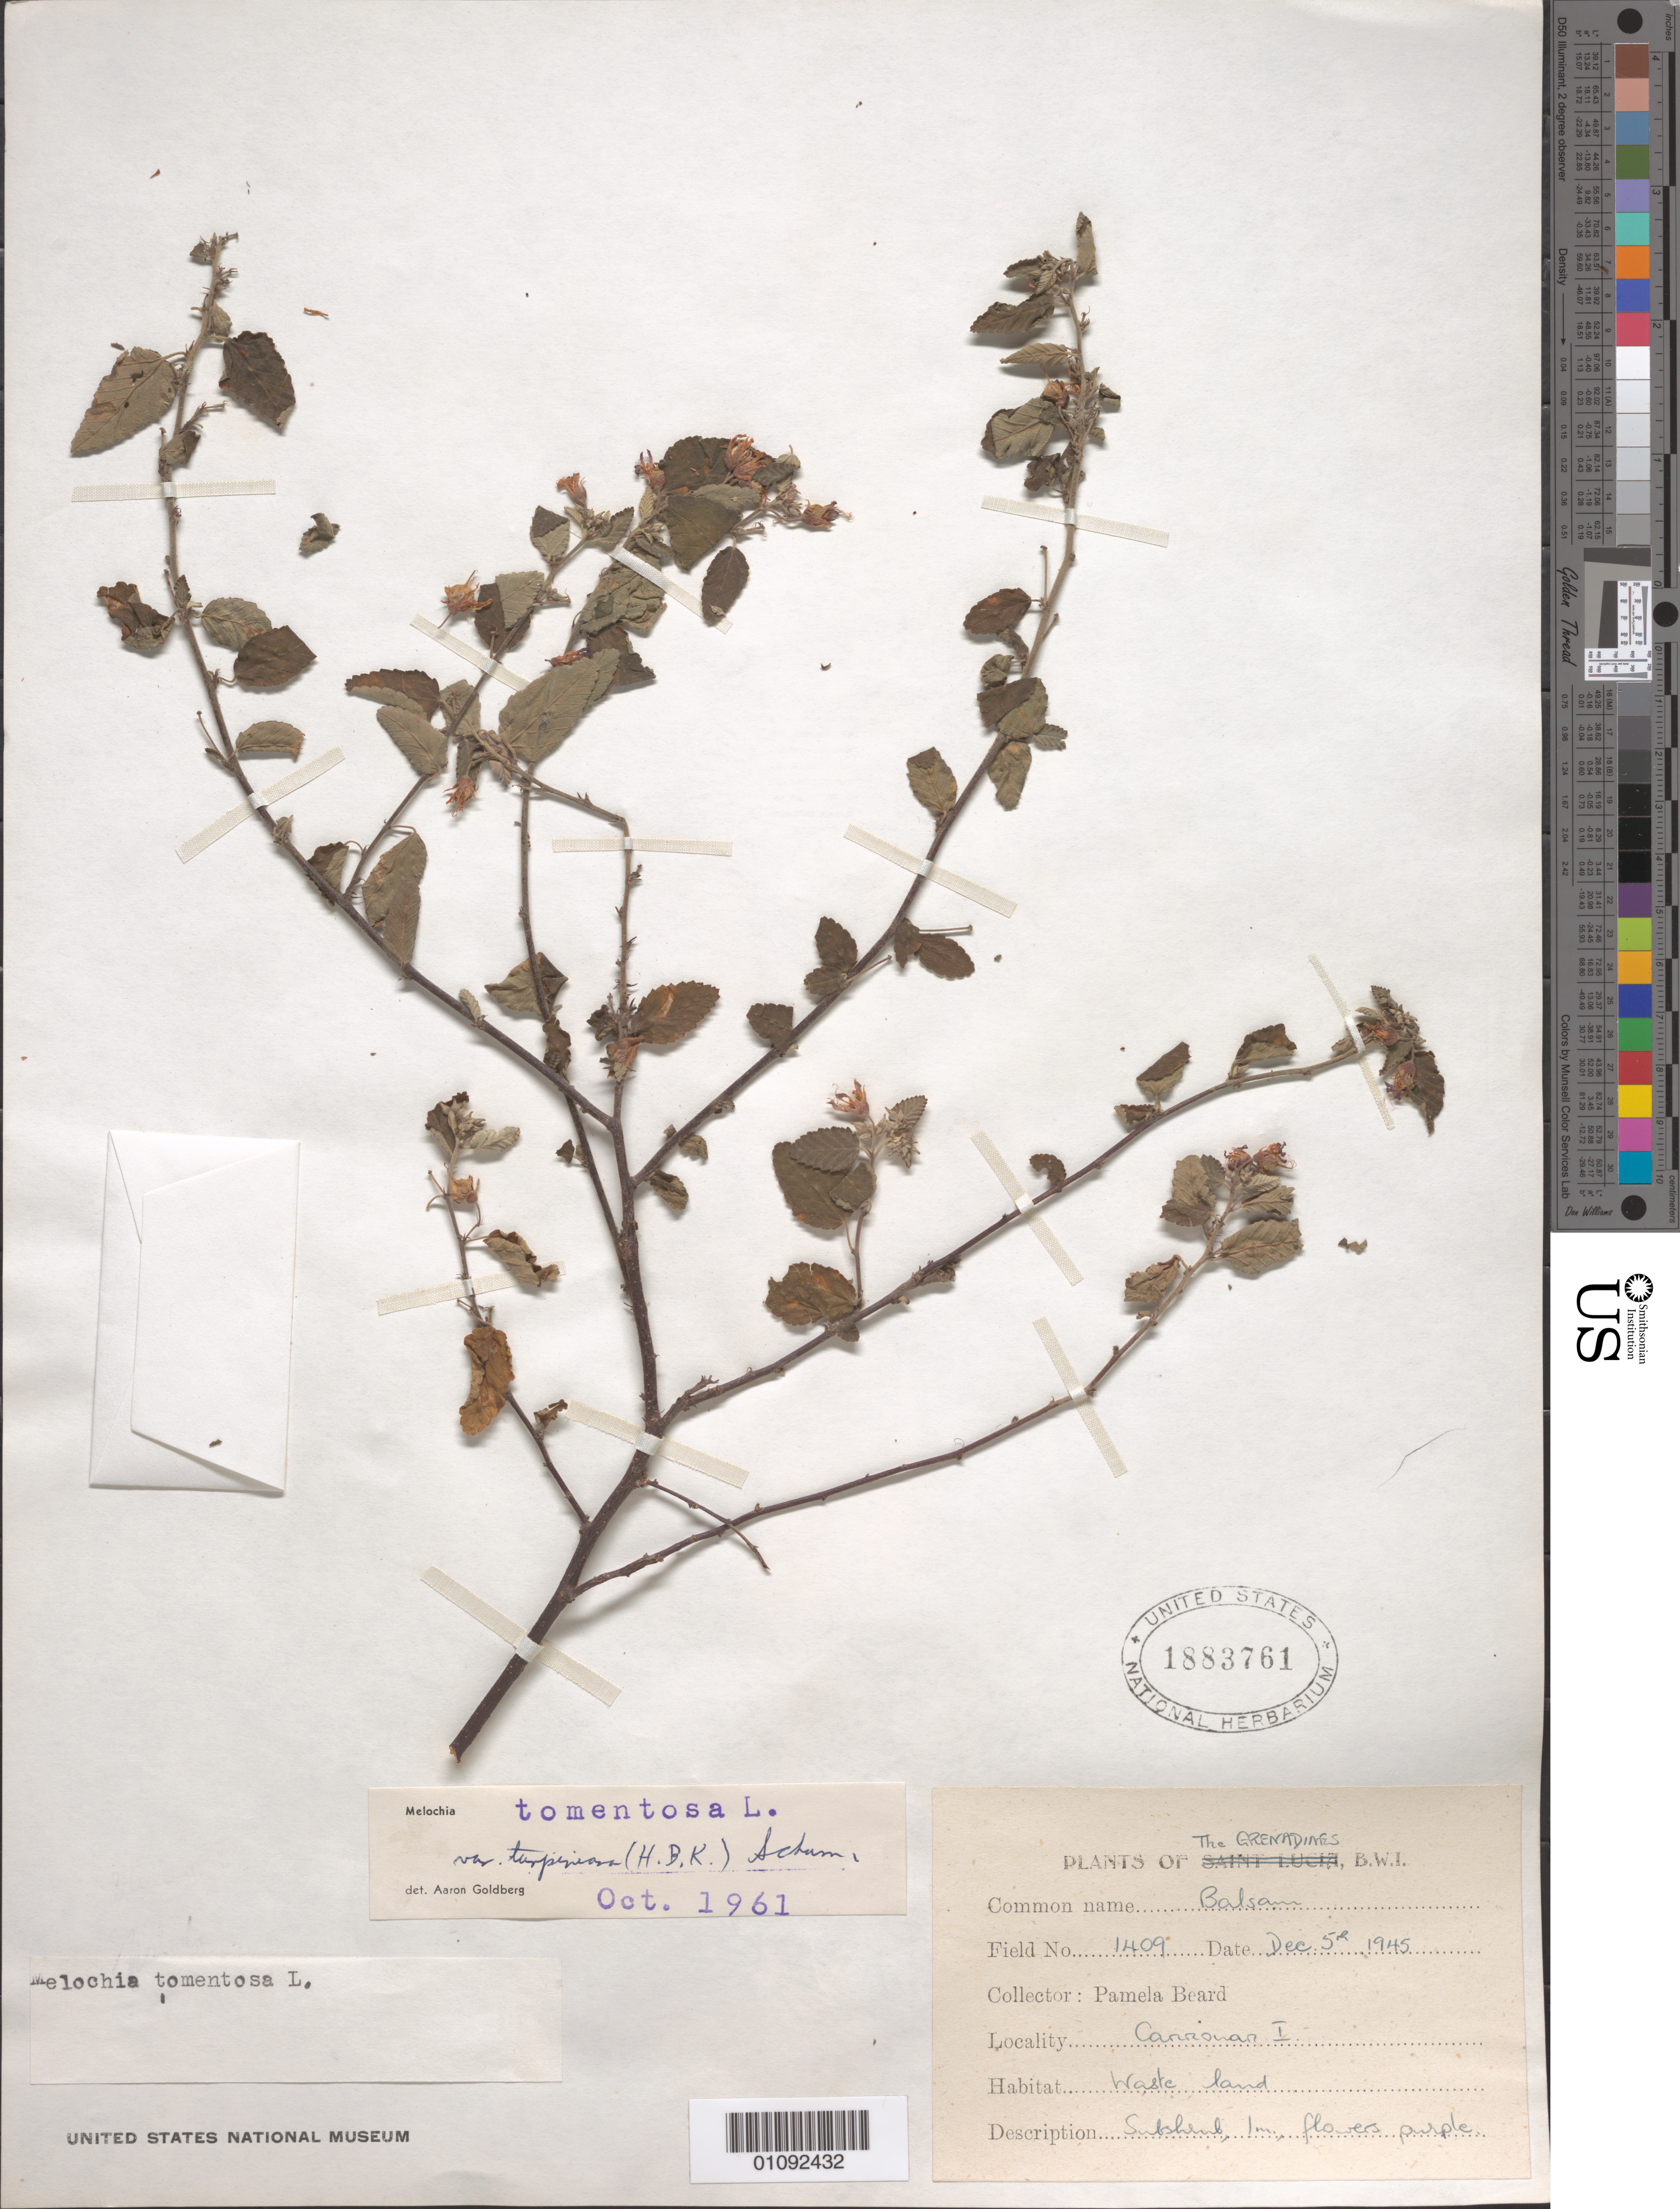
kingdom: Plantae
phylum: Tracheophyta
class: Magnoliopsida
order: Malvales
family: Malvaceae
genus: Melochia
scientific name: Melochia tomentosa var. turpiniana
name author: (Kunth) K. Schum.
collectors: P. Beard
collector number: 1409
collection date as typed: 05 Dec 1945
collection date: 1945-12-05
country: St. Vincent - Grenadines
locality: Carrowan I.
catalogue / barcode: US 1883761